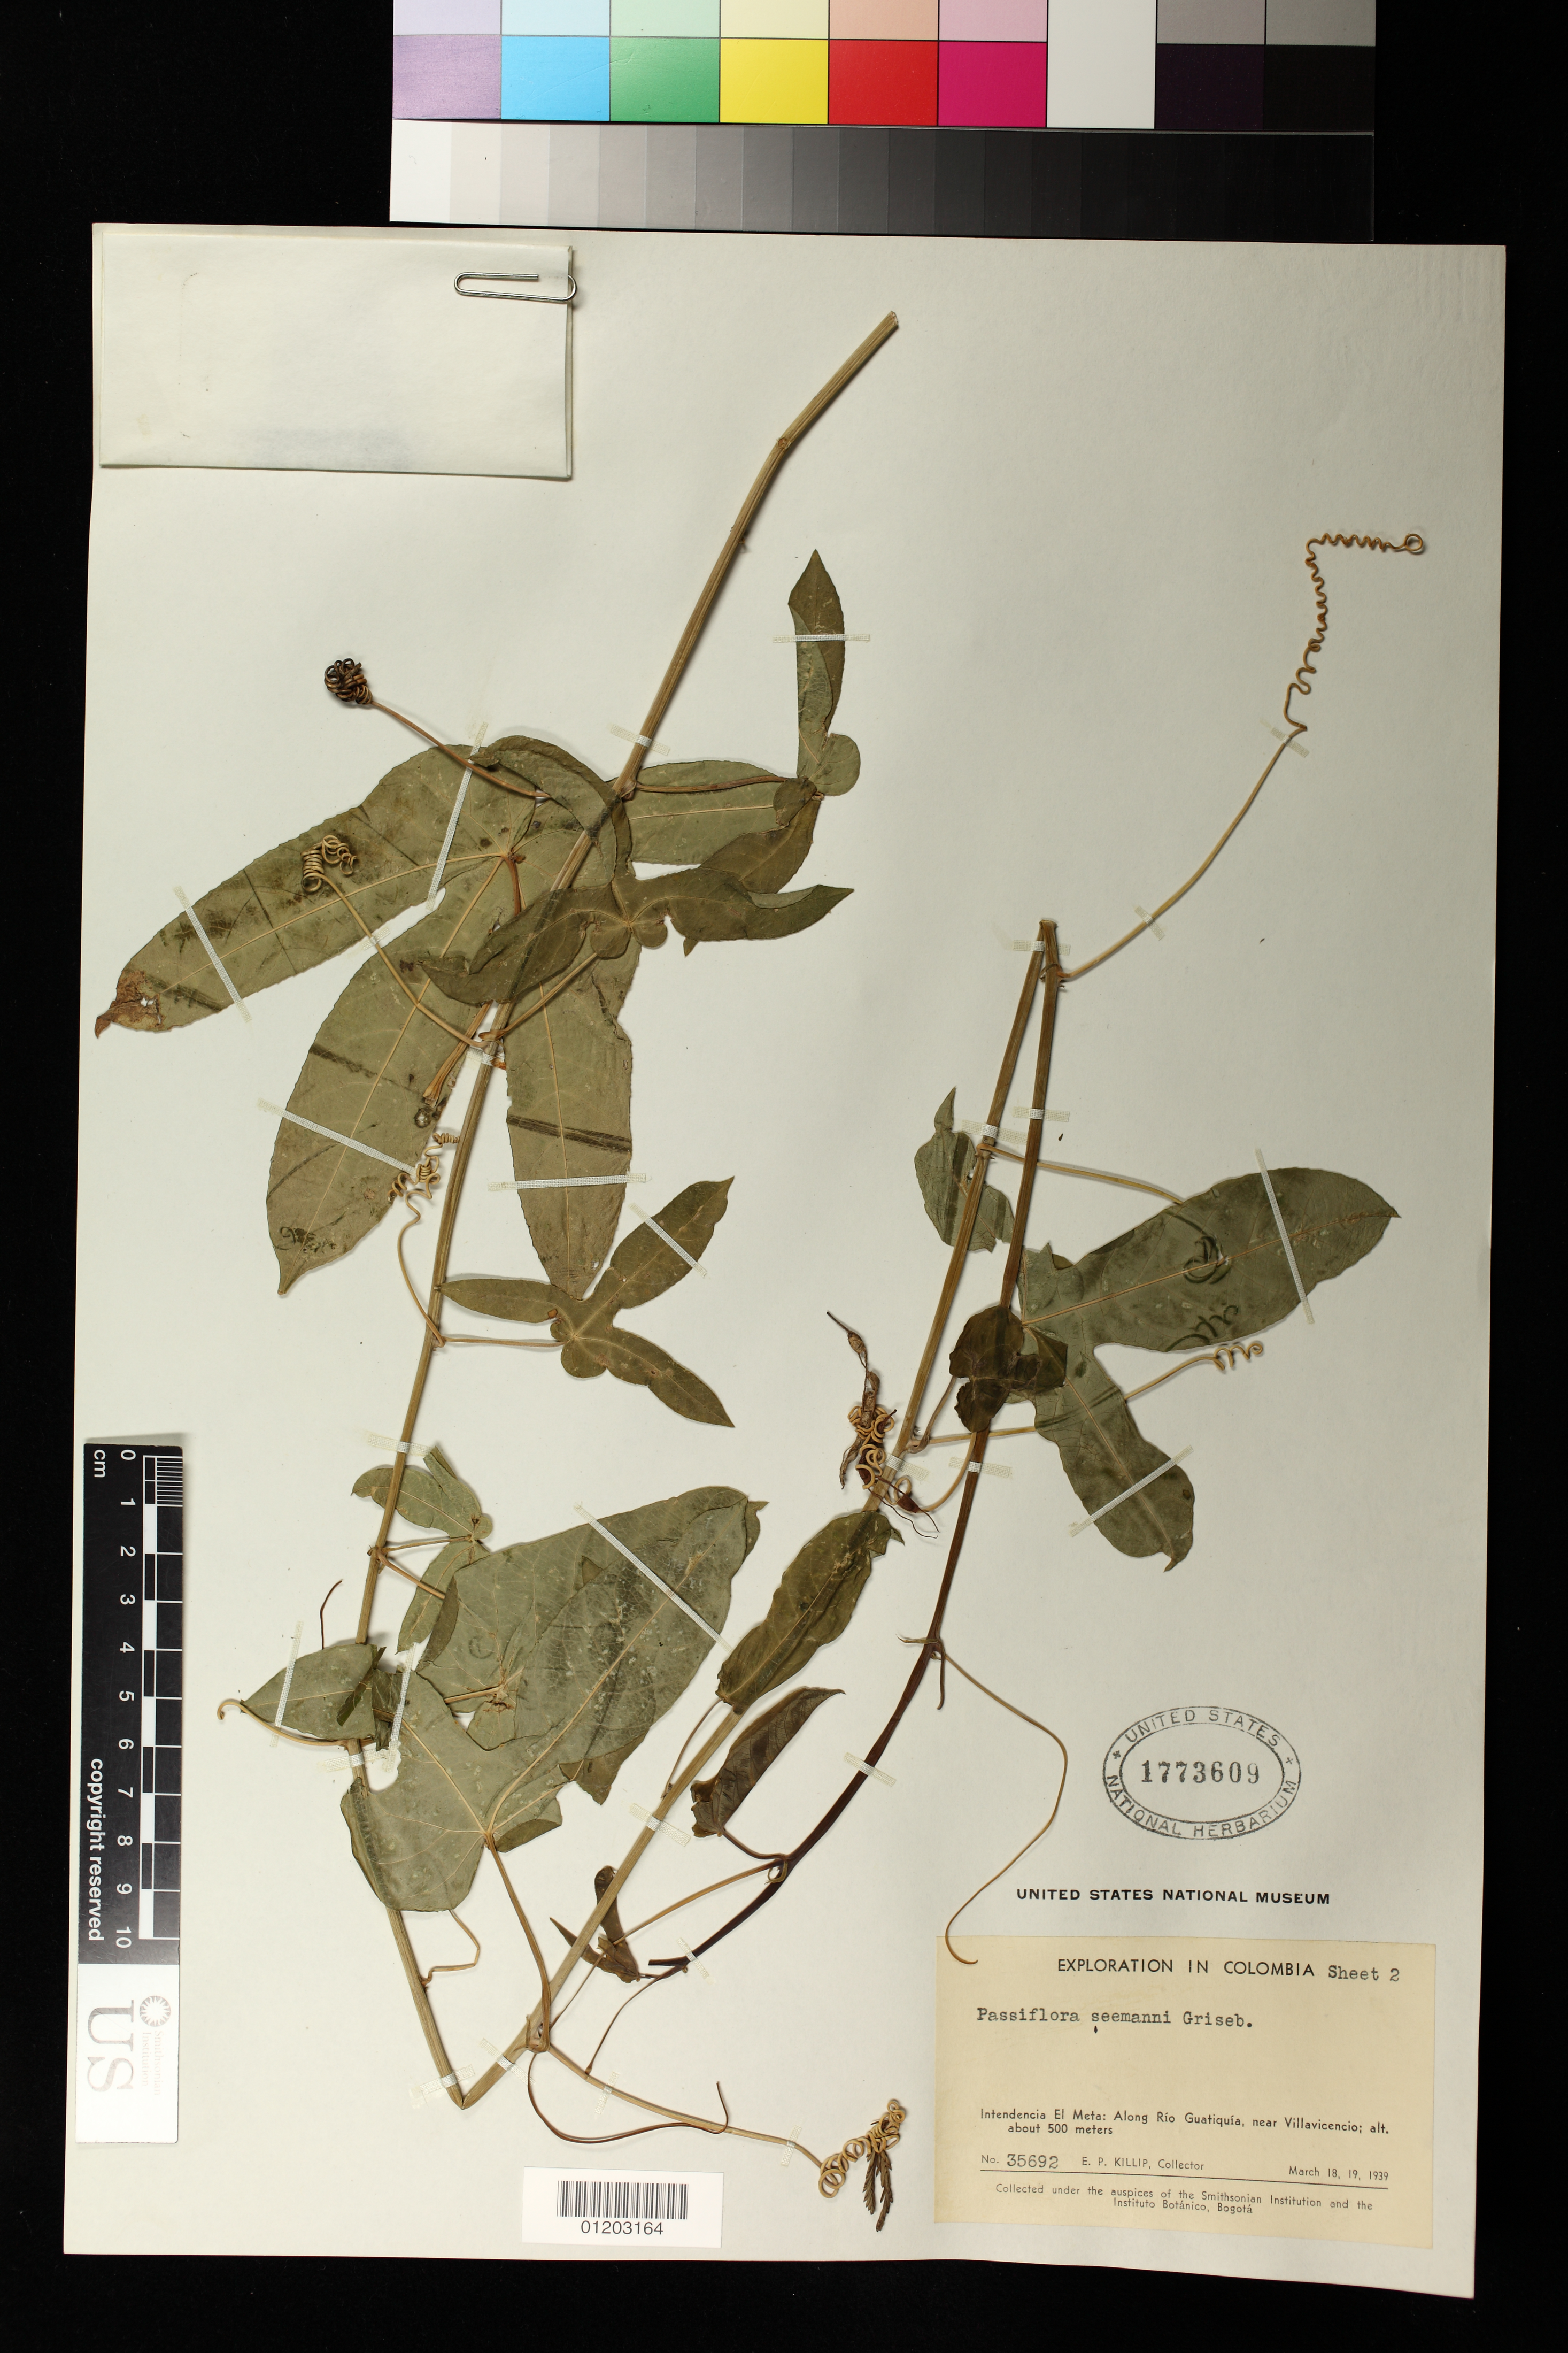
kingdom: Plantae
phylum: Tracheophyta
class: Magnoliopsida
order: Malpighiales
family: Passifloraceae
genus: Passiflora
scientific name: Passiflora seemannii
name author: Griseb.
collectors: E. P. Killip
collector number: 35692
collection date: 1939-03-18/1939-03-19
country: Colombia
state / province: Meta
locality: Rio Guatiquia, Villavicencio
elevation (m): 500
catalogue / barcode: US 1773609